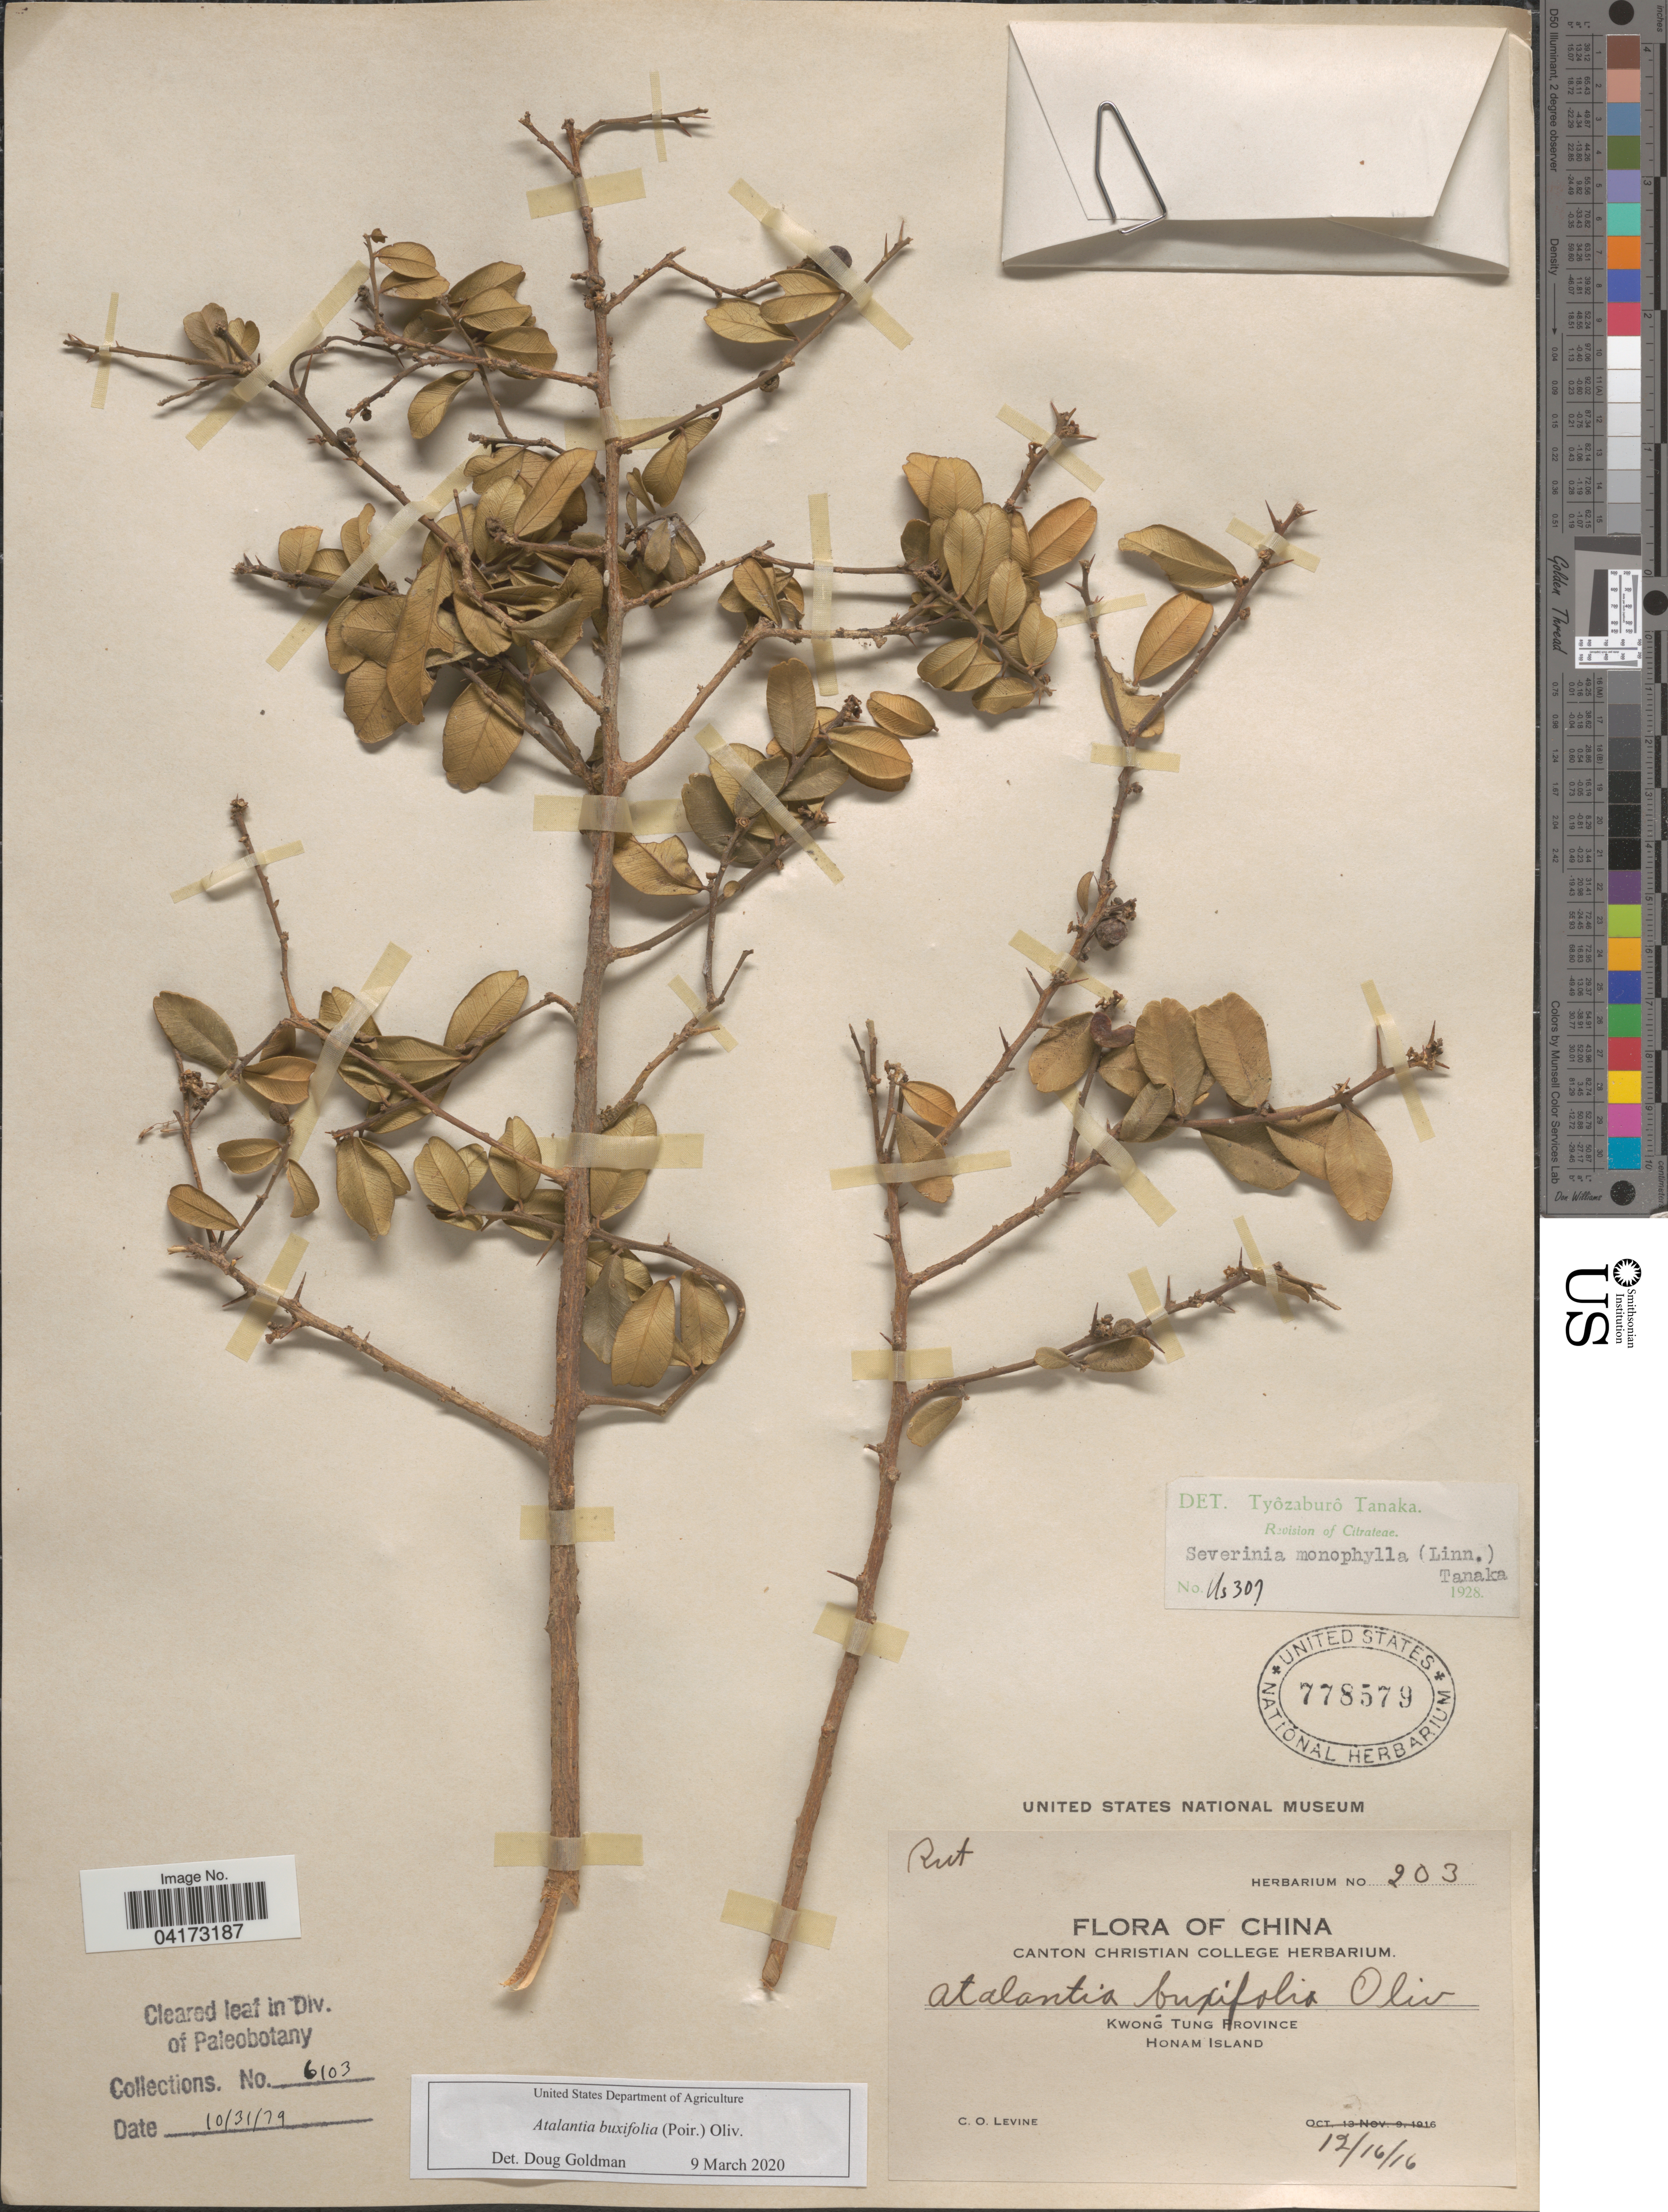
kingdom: Plantae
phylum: Tracheophyta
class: Magnoliopsida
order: Sapindales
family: Rutaceae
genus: Atalantia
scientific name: Atalantia buxifolia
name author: (Poir.) Oliv.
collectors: C. O. Levine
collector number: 203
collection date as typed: Transcribed d/m/y: 16/12/16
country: China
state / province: Guangdong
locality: Kwong Tung Province. Honam Island.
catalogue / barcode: US 778579